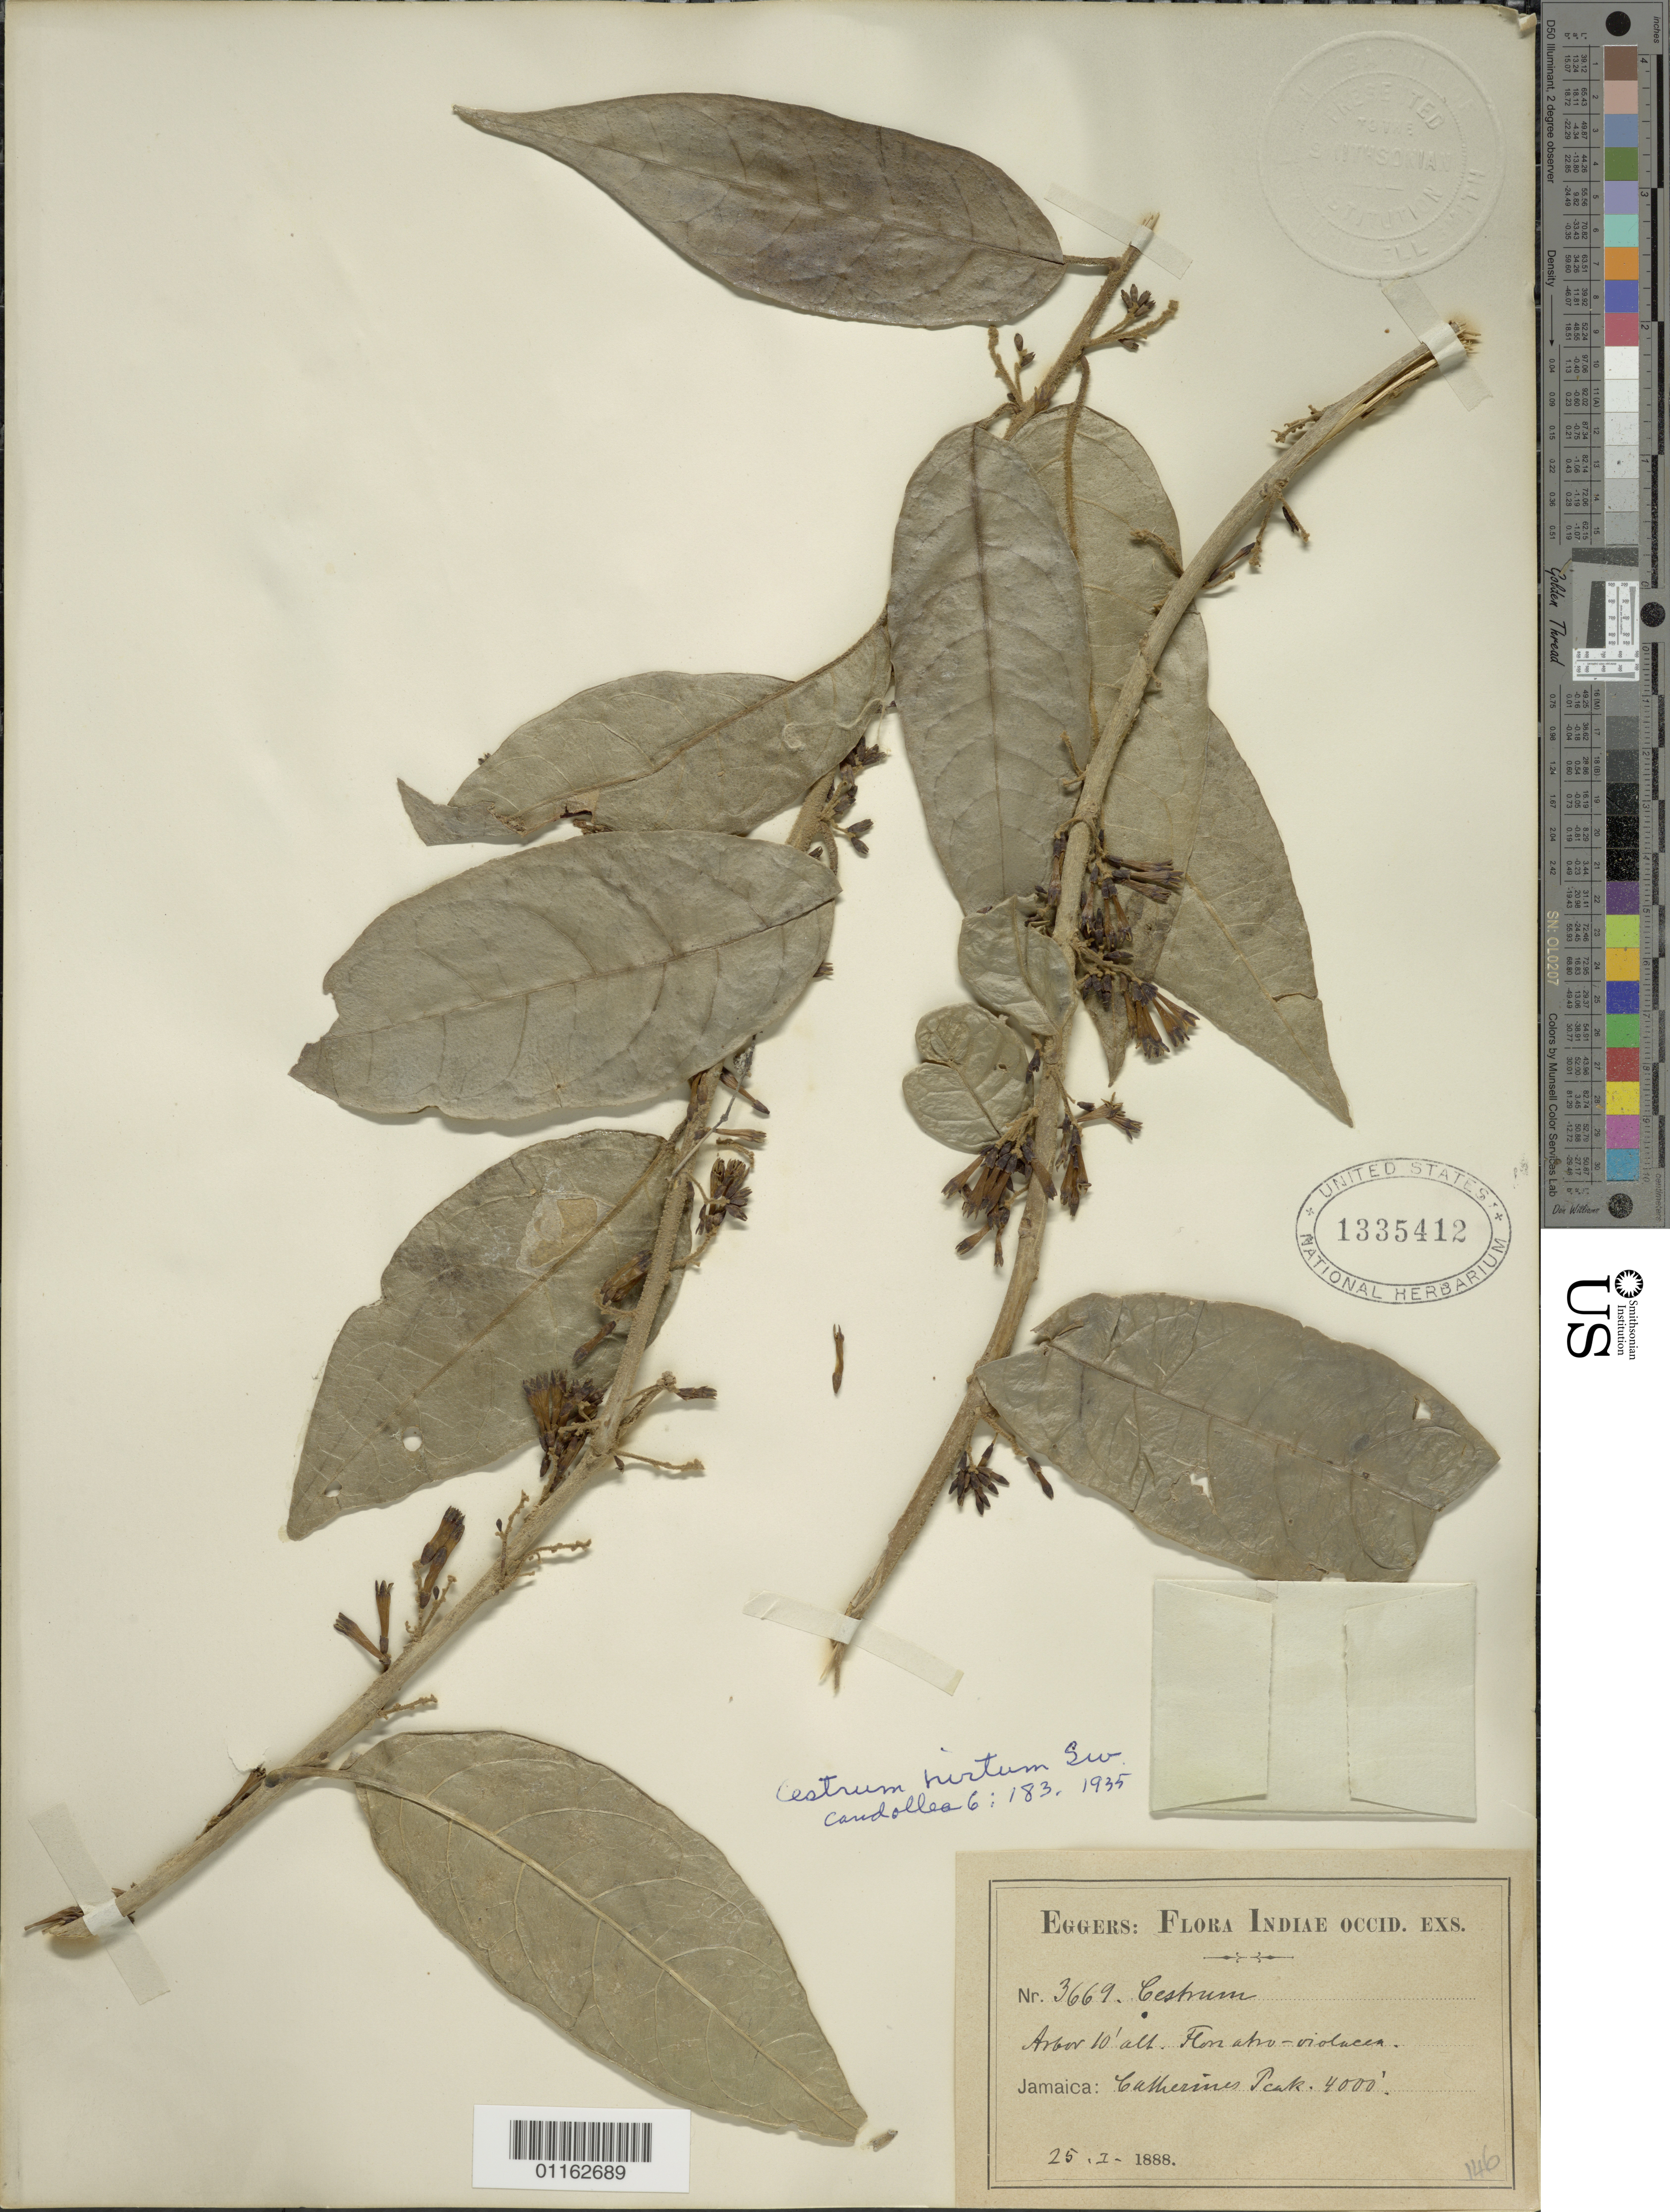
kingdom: Plantae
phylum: Tracheophyta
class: Magnoliopsida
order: Solanales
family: Solanaceae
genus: Cestrum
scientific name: Cestrum hirtum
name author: Sw.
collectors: -. Eggers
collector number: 3669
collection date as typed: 25 Jan 1888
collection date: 1888-01-25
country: Jamaica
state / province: Saint Catherine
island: Jamaica I.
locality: Catherine's Peak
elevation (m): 1219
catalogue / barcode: US 1335412